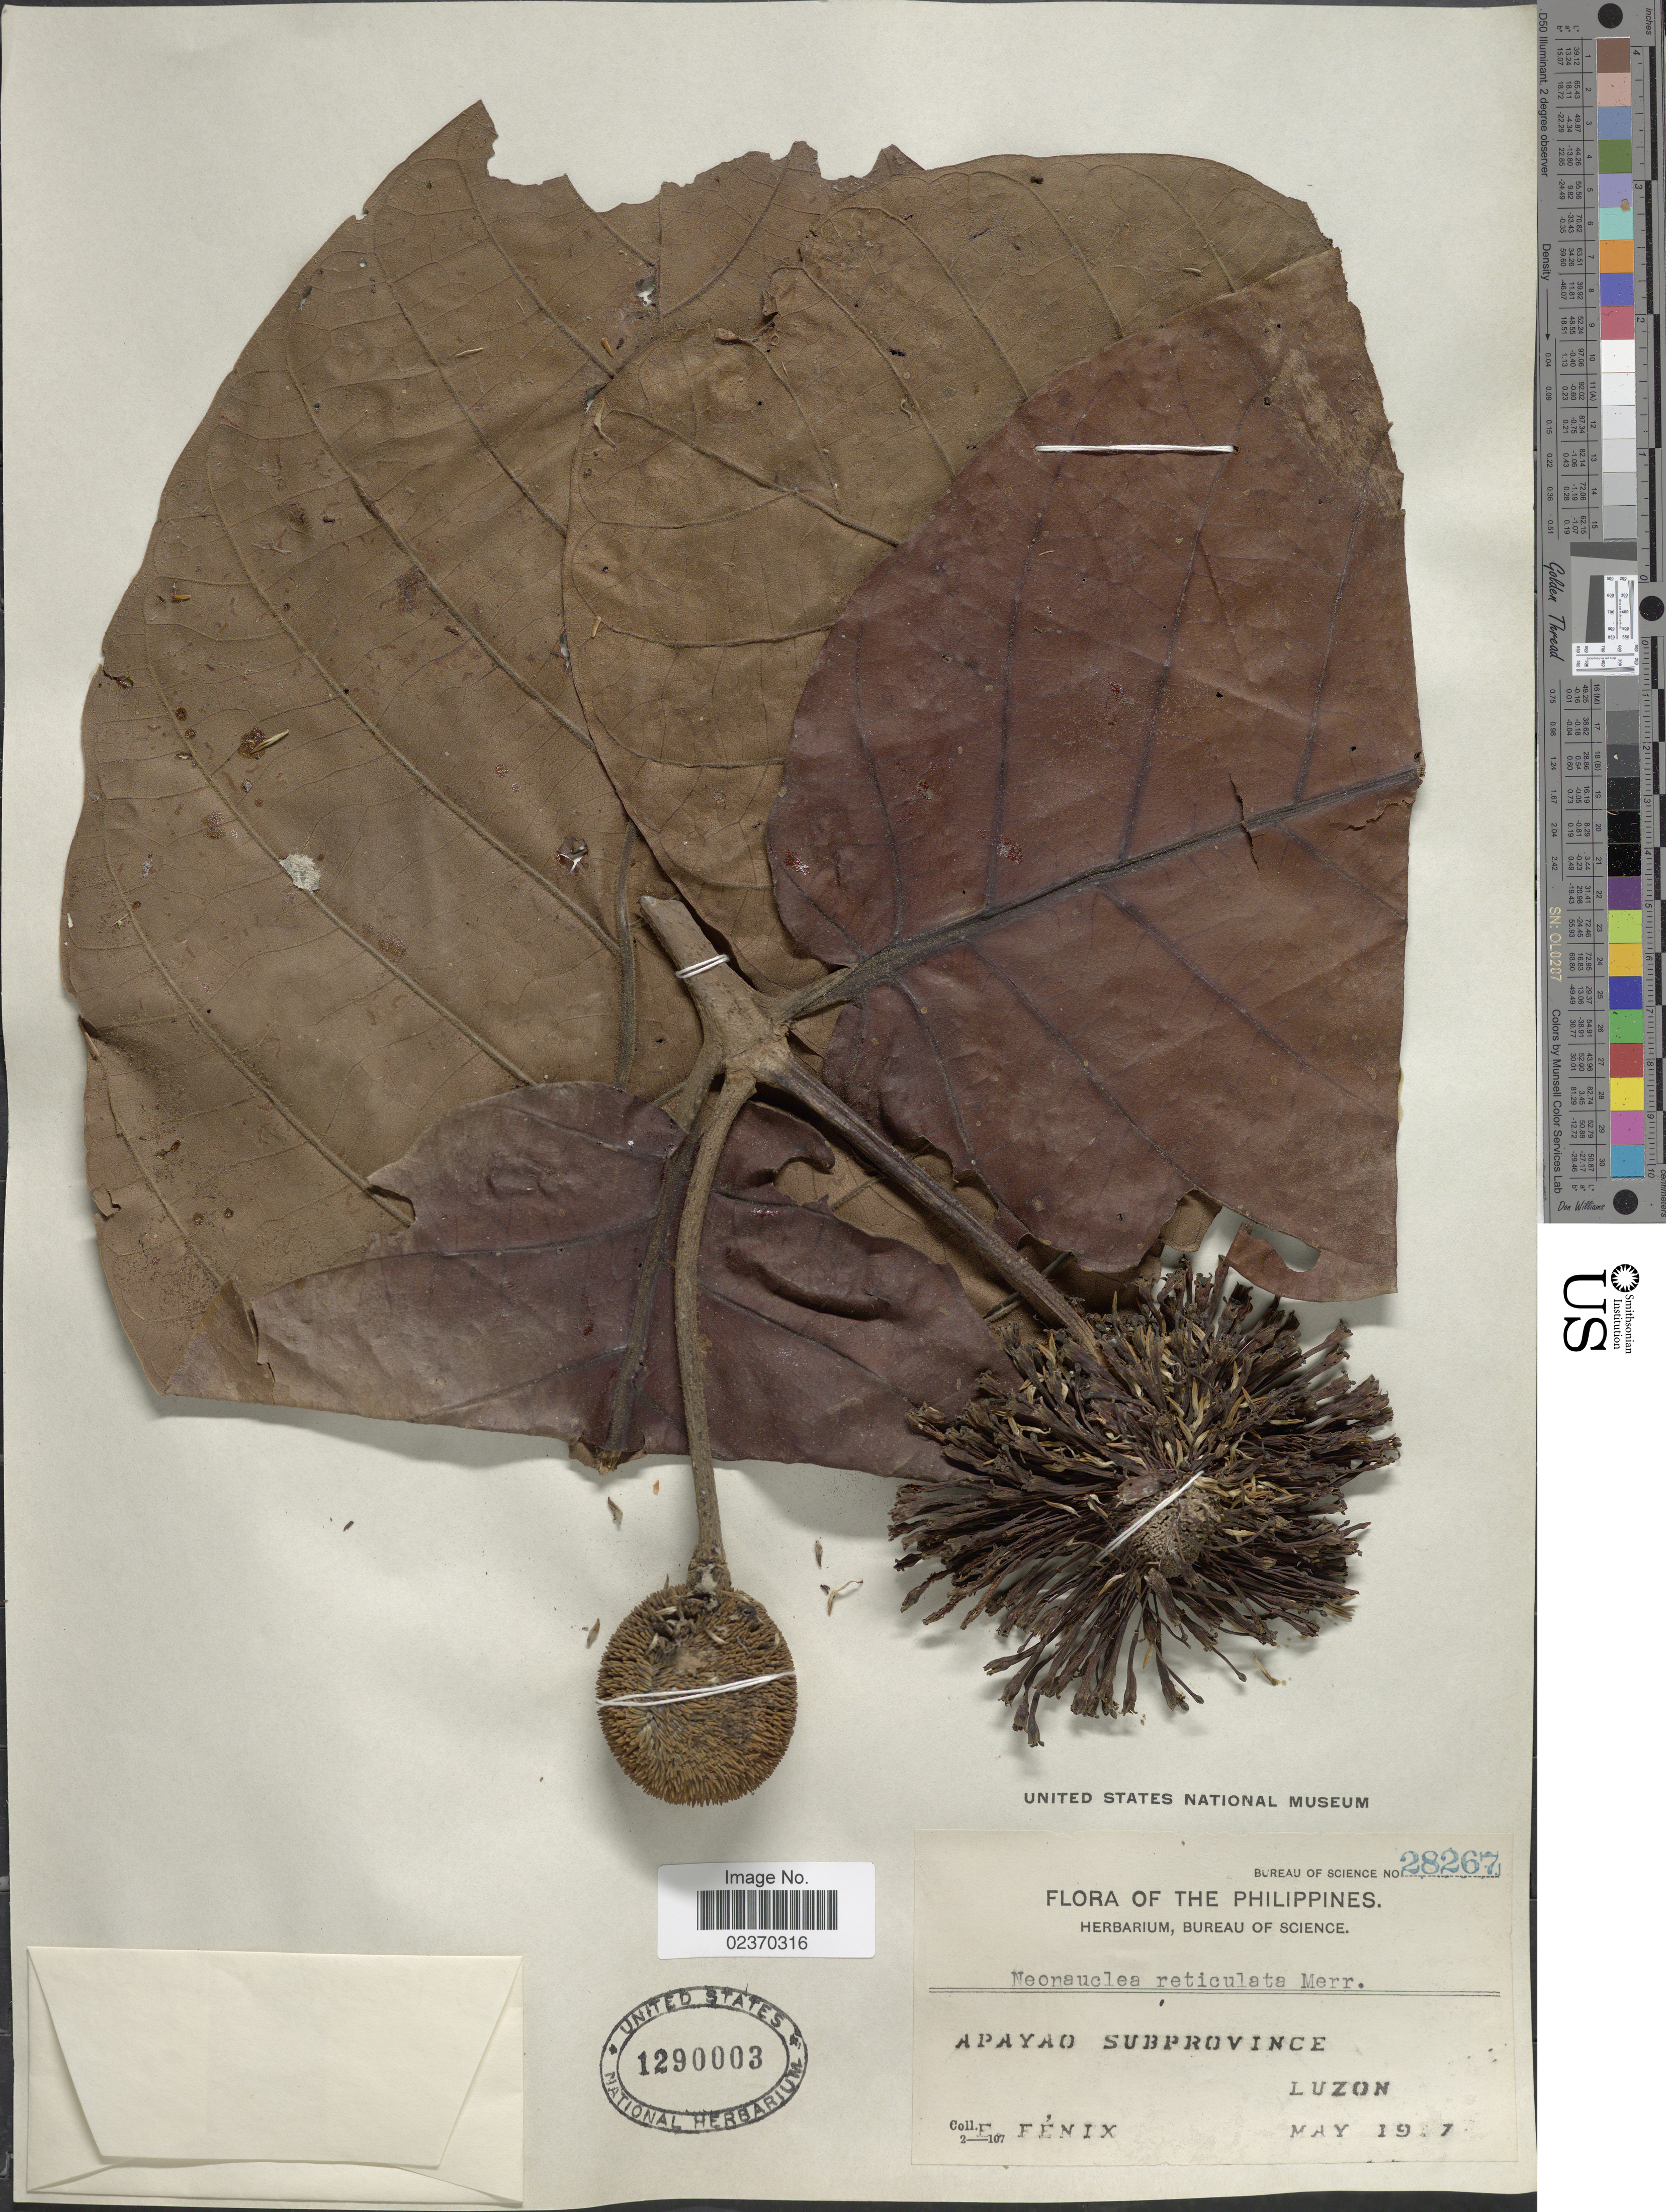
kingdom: Plantae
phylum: Tracheophyta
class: Magnoliopsida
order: Gentianales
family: Rubiaceae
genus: Neonauclea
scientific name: Neonauclea reticulata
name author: (Havil.) Merr.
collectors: E. Fénix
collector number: Bureau of Science 28267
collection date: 1917-05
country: Philippines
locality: Apayao Subprovince, Luzon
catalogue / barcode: US 1290003